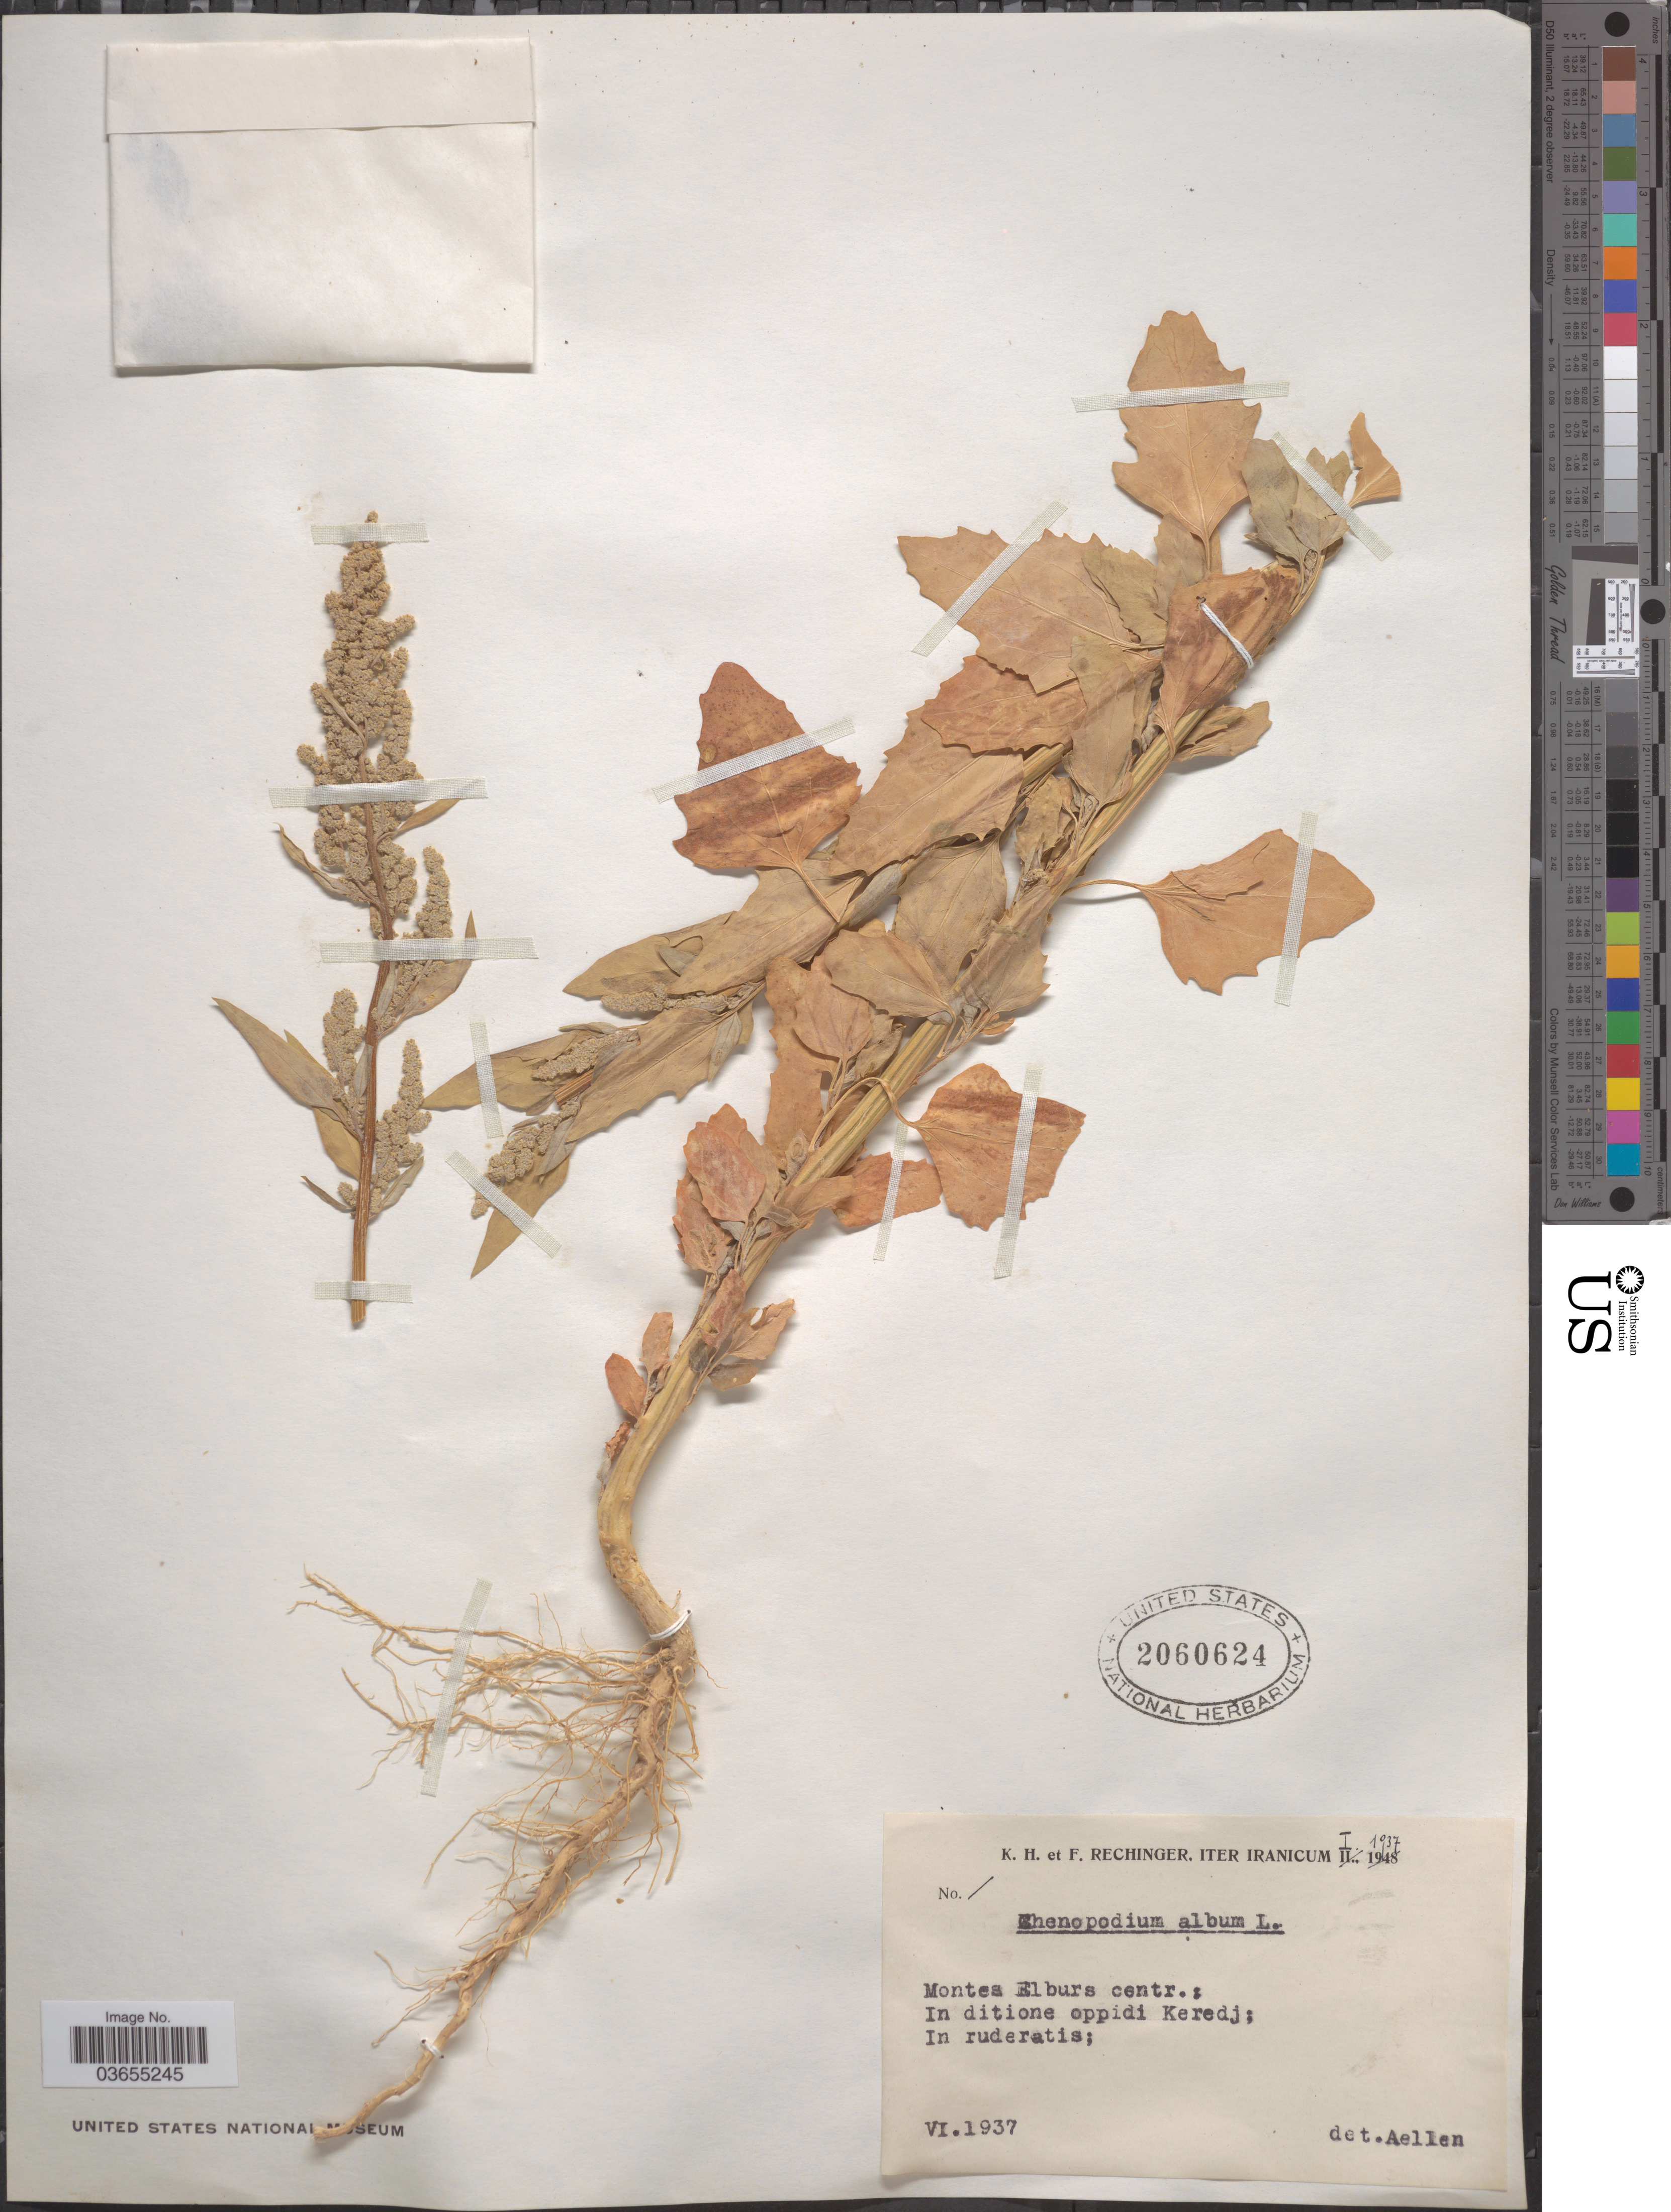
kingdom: Plantae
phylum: Tracheophyta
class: Magnoliopsida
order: Caryophyllales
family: Amaranthaceae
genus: Chenopodium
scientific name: Chenopodium album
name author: L.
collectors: K. H. Rechinger & F. Rechinger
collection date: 1937-06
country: Iran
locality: Montes Elburs centr.: In ditione oppidi Keredj.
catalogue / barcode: US 2060624